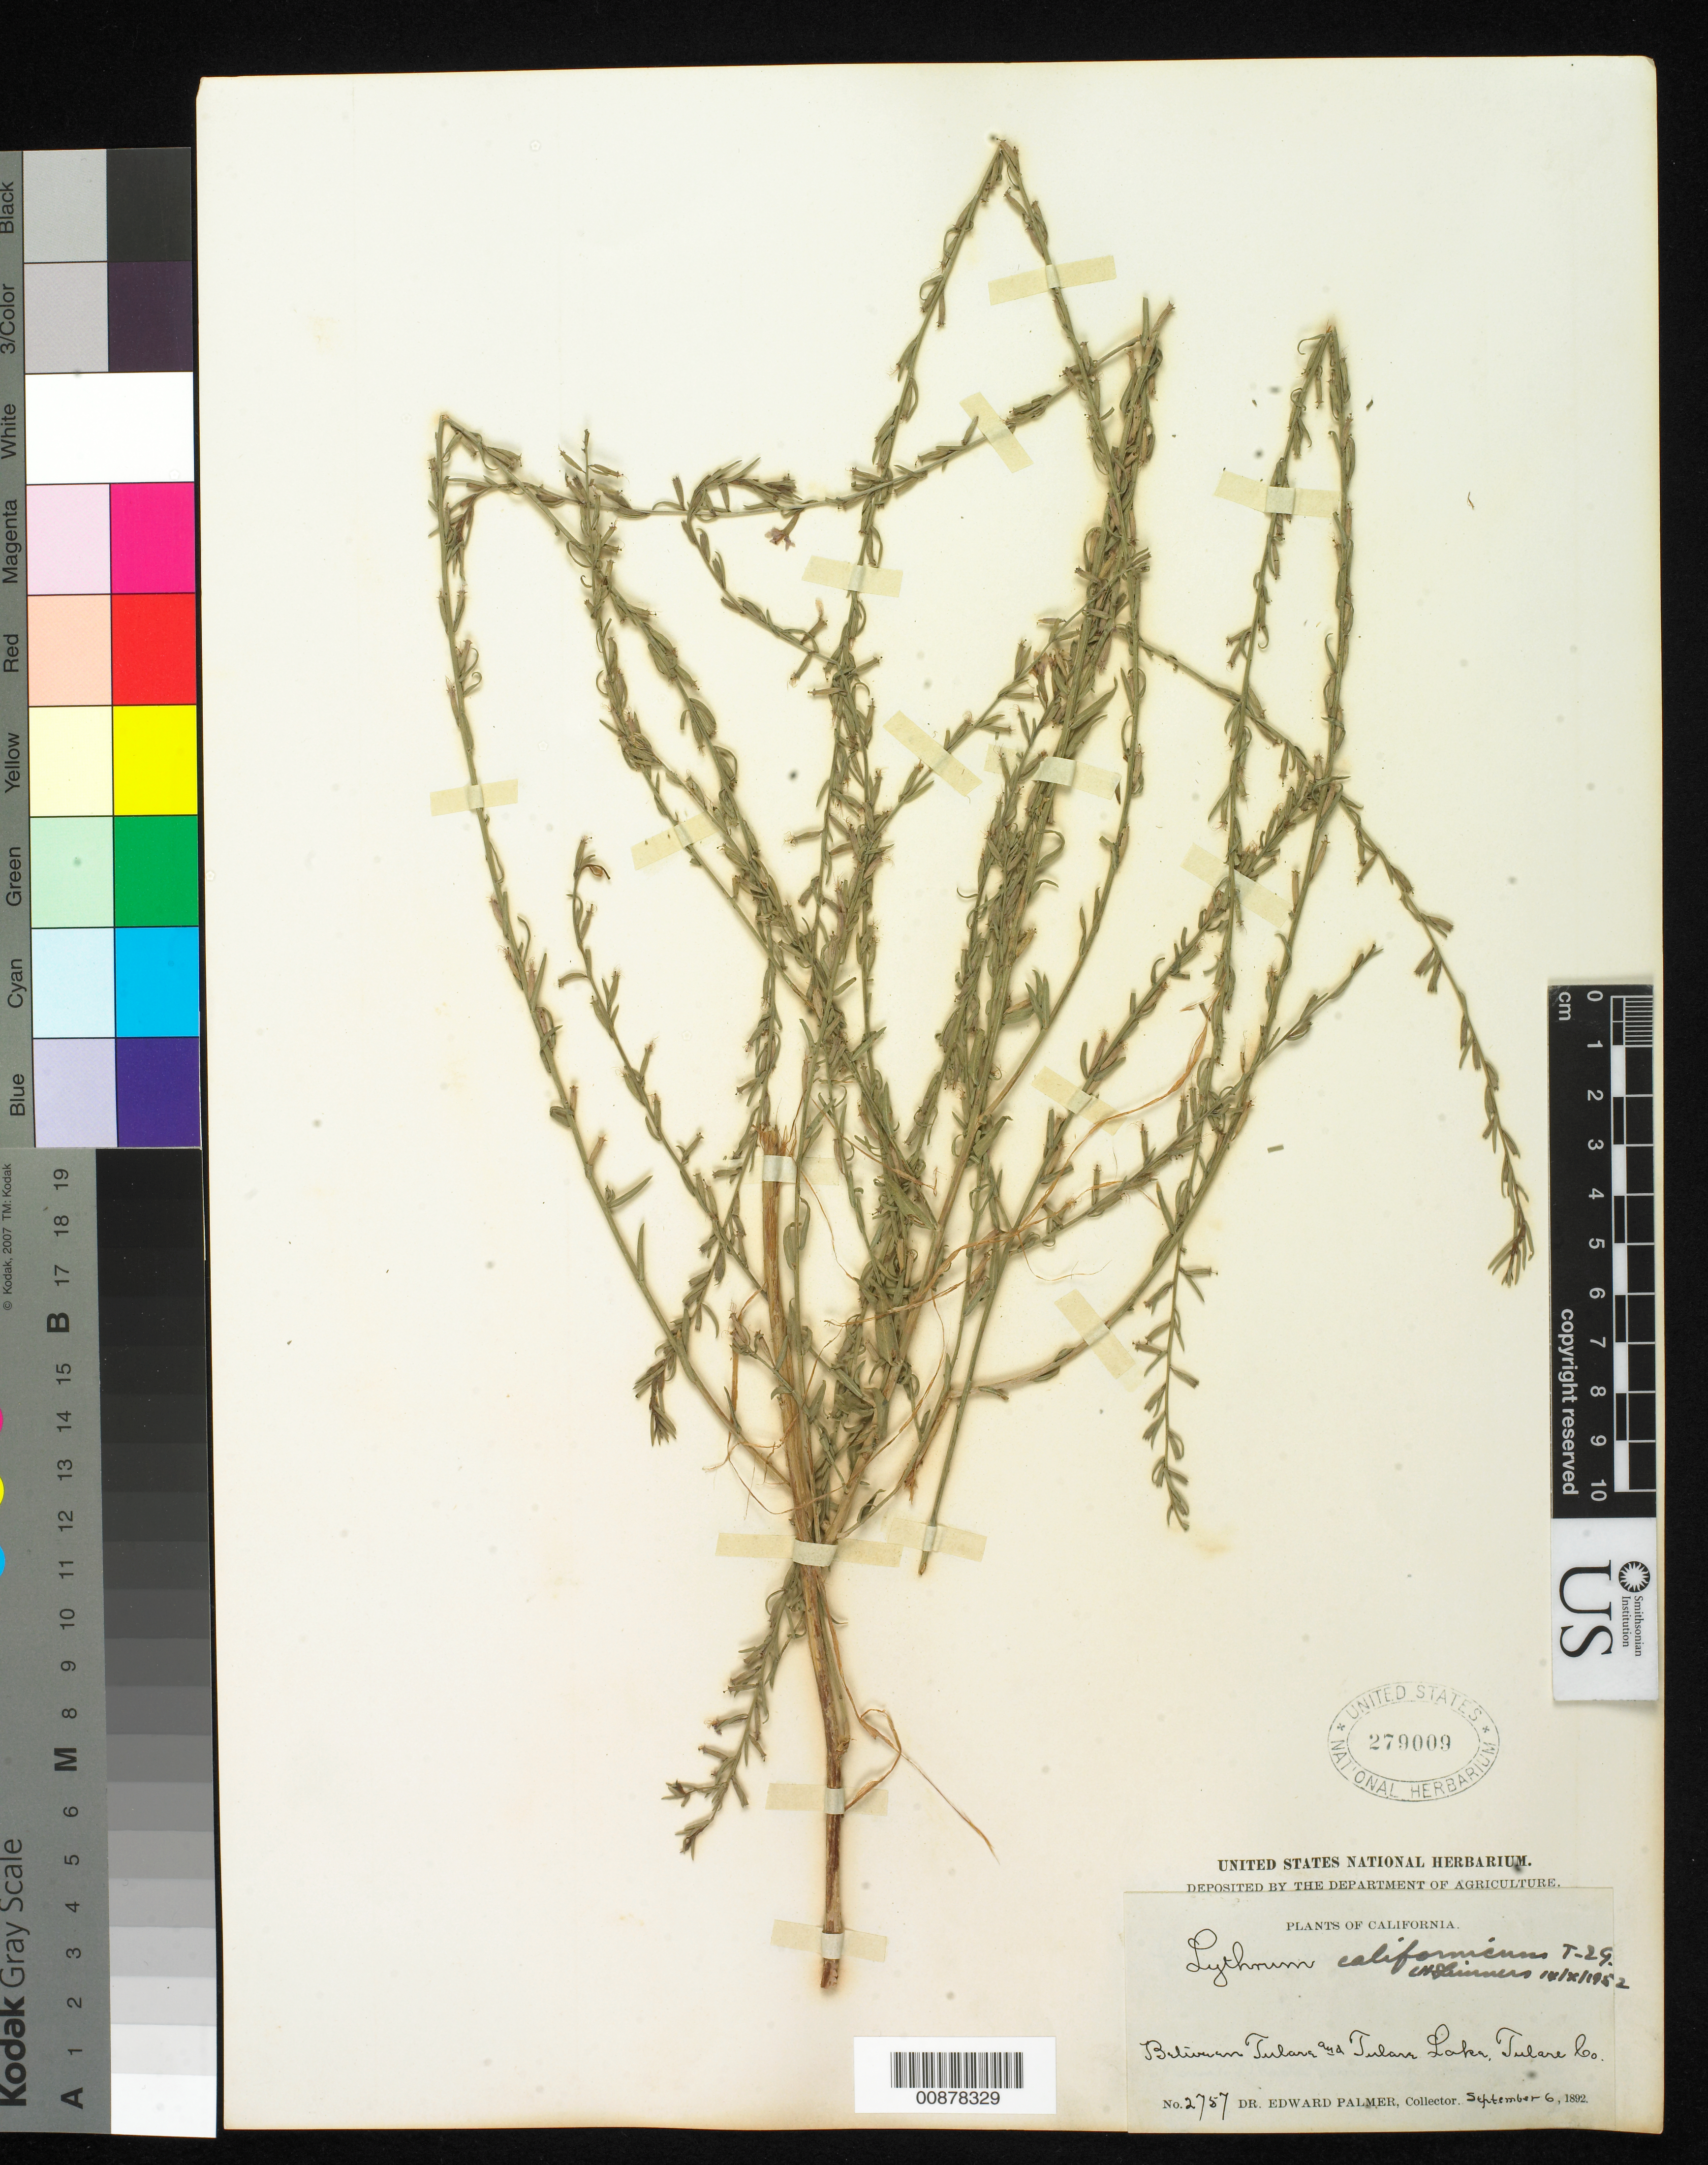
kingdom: Plantae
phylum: Tracheophyta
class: Magnoliopsida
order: Myrtales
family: Lythraceae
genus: Lythrum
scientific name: Lythrum californicum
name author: Torr. & A. Gray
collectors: E. Palmer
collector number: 2757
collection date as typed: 06 Sep 1892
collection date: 1892-09-06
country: United States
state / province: California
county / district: Tulare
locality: Between Tulare and Tulare Lake, Tulare County, California.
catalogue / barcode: US 279009